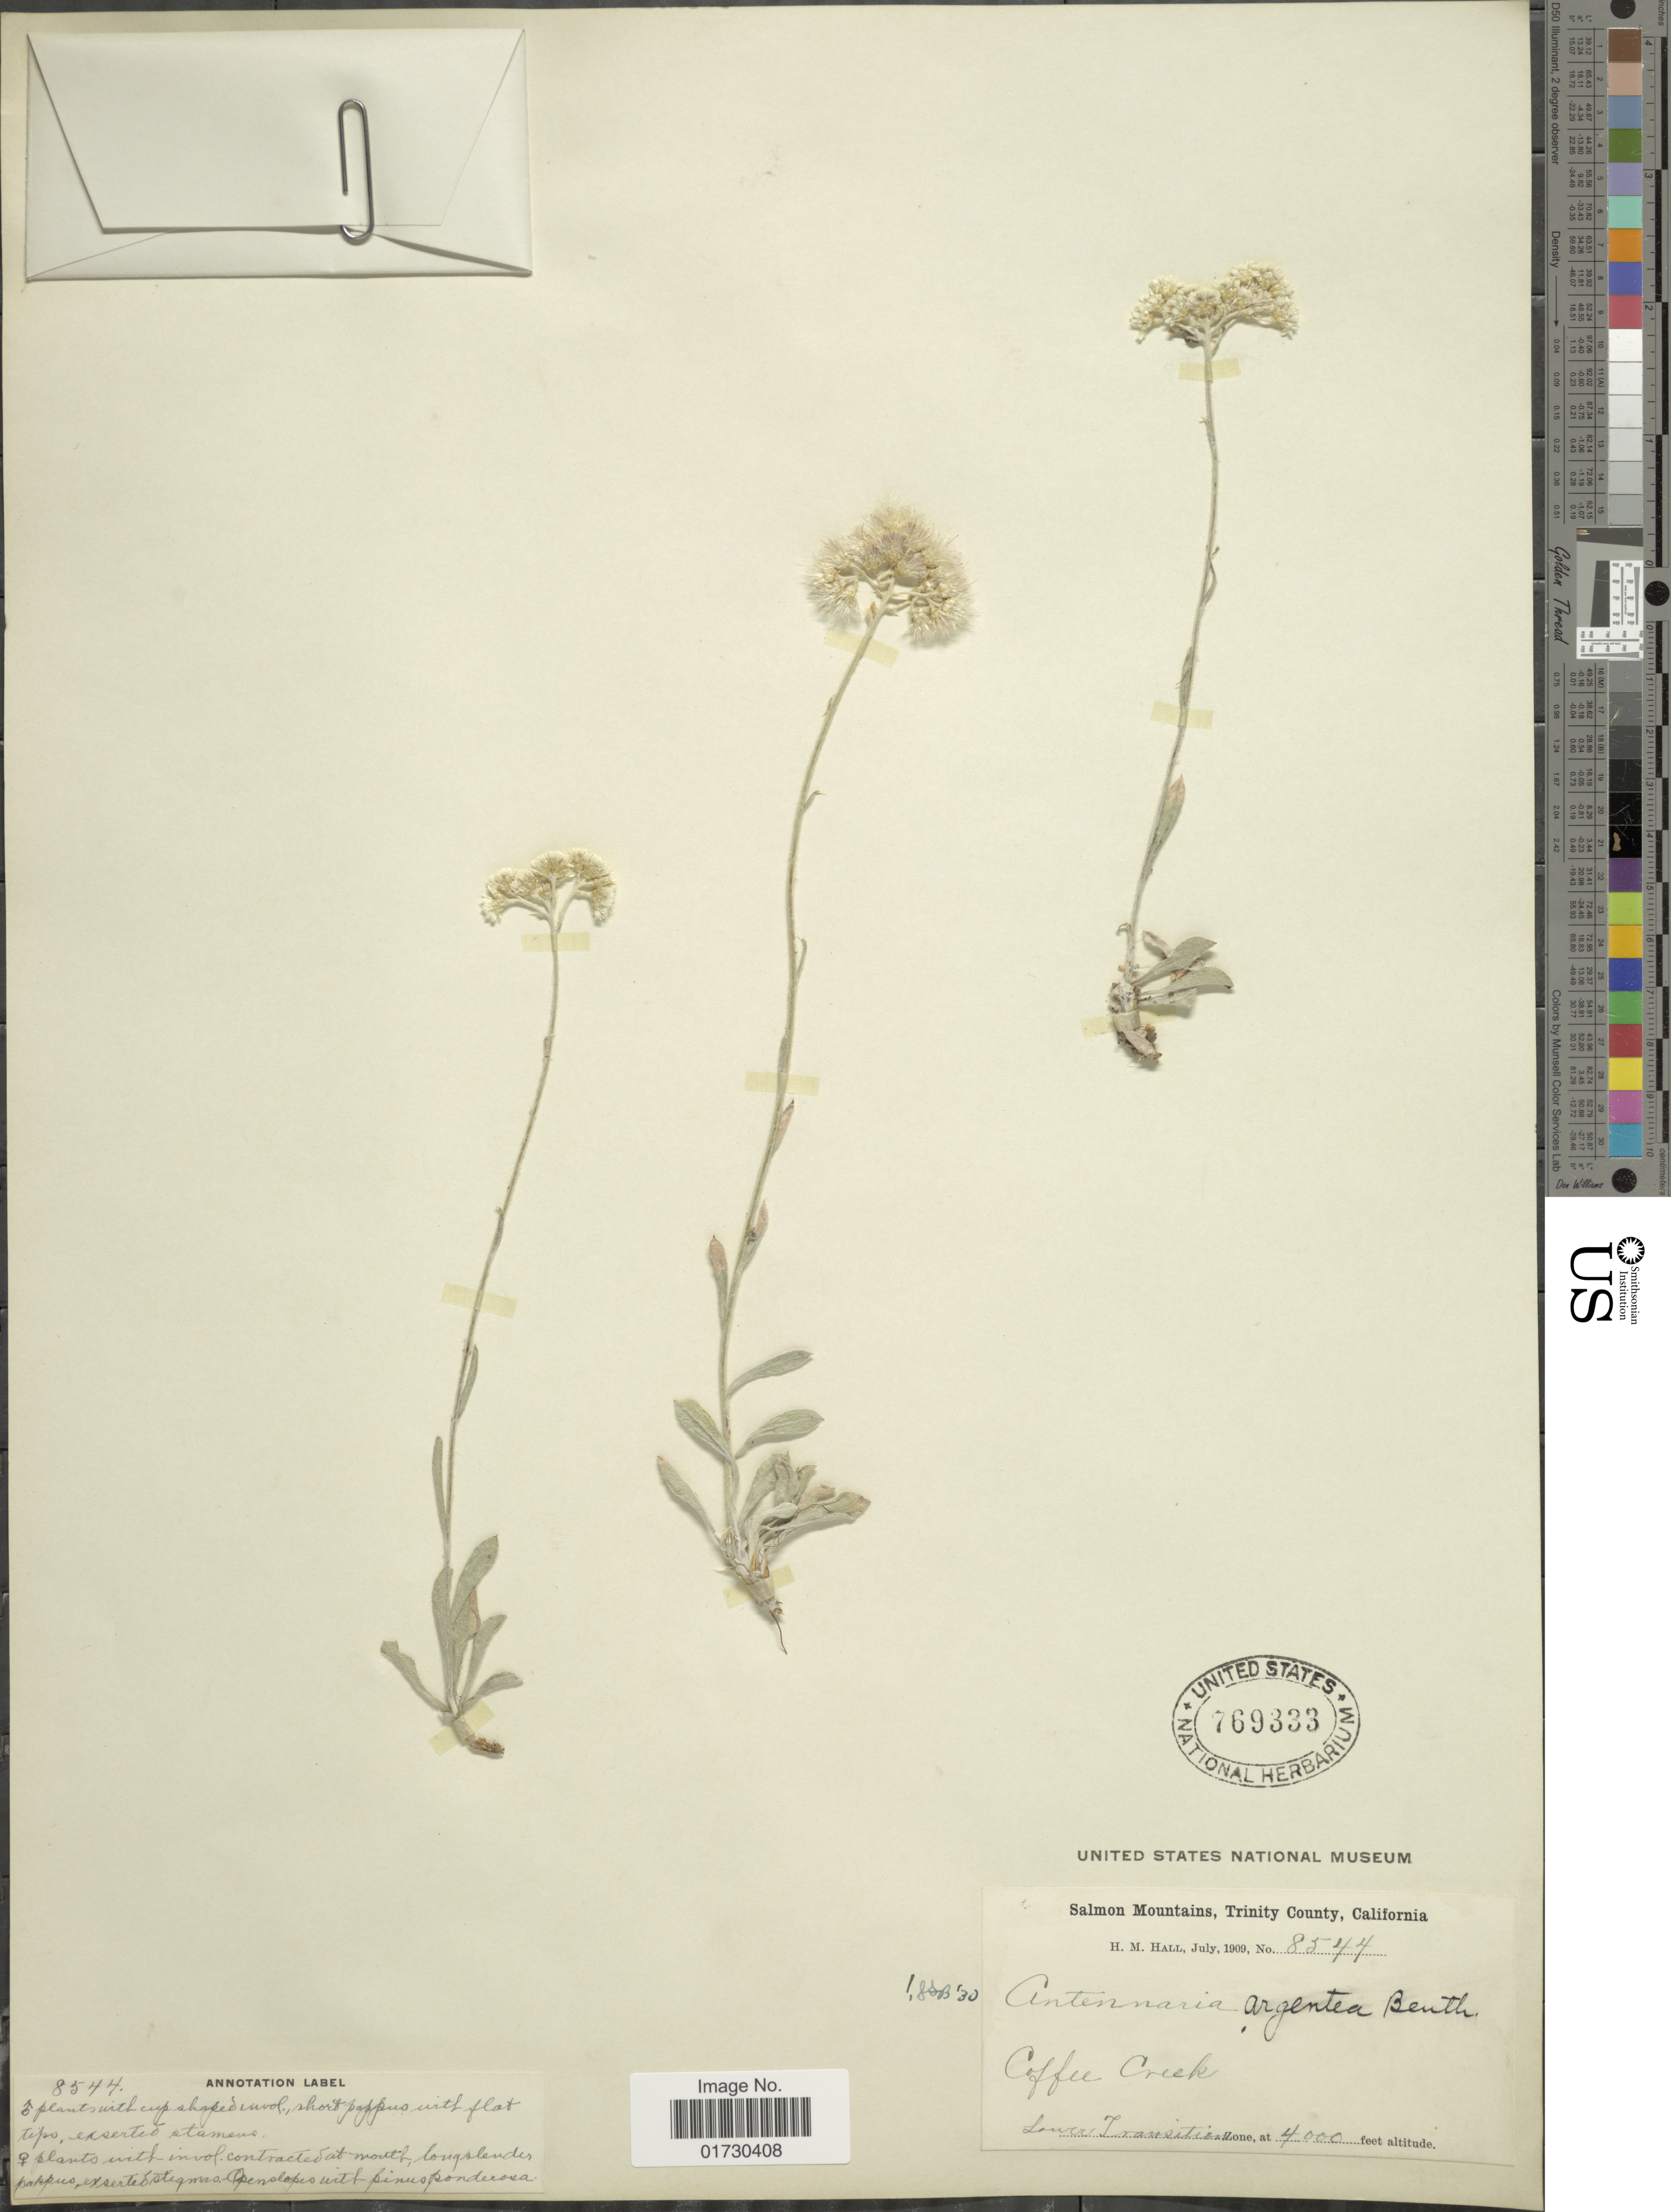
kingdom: Plantae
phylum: Tracheophyta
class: Magnoliopsida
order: Asterales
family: Asteraceae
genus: Antennaria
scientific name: Antennaria argentea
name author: Benth.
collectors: H. M. Hall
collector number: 8544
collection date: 1909-07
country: United States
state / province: California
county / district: Trinity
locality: Salmon Mountains, Trinity County, Coffee Creek, Laura Transition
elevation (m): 1219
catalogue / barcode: US 769333